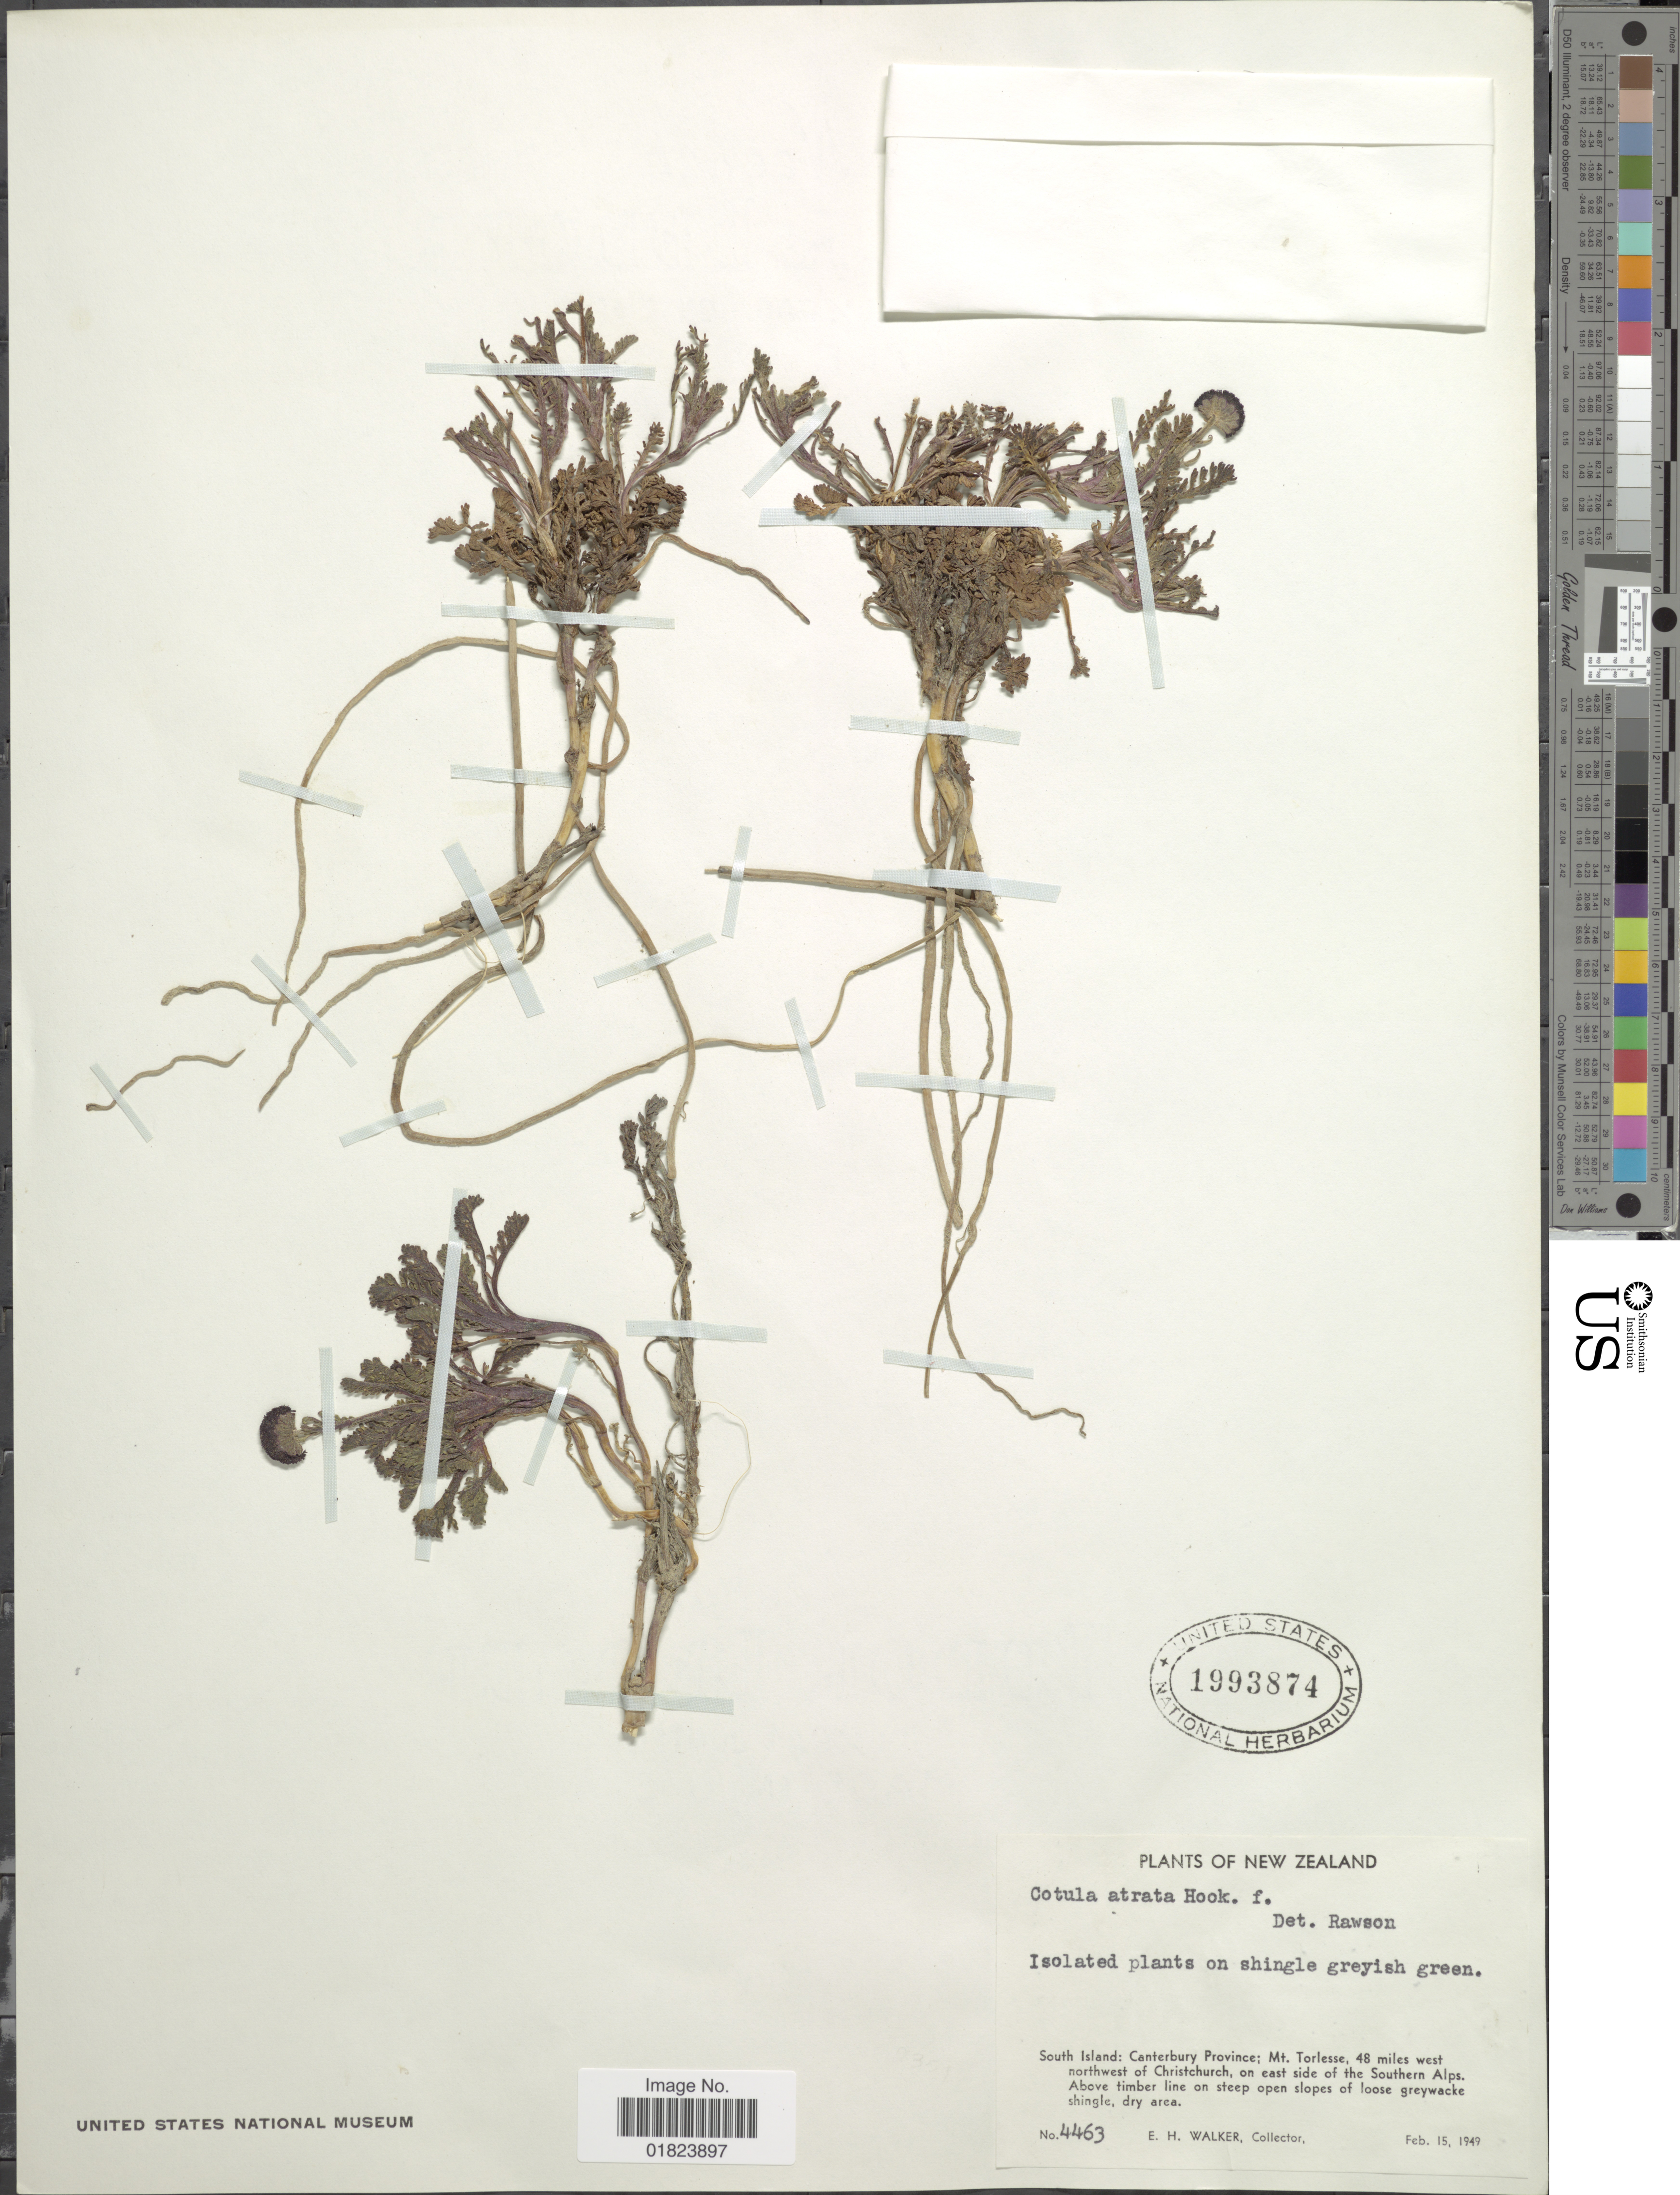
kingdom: Plantae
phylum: Tracheophyta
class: Magnoliopsida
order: Asterales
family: Asteraceae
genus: Cotula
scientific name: Cotula atrata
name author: Hook. f.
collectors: E. H. Walker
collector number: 4463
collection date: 1949-02-15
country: New Zealand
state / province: Canterbury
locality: South Island: Mt. Torlesse, 48 miles west northwest of Christchurch, on east side of the Southern Alps, above timber line on steep open slopes of loose greywacke shingle, dry area.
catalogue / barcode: US 1993874